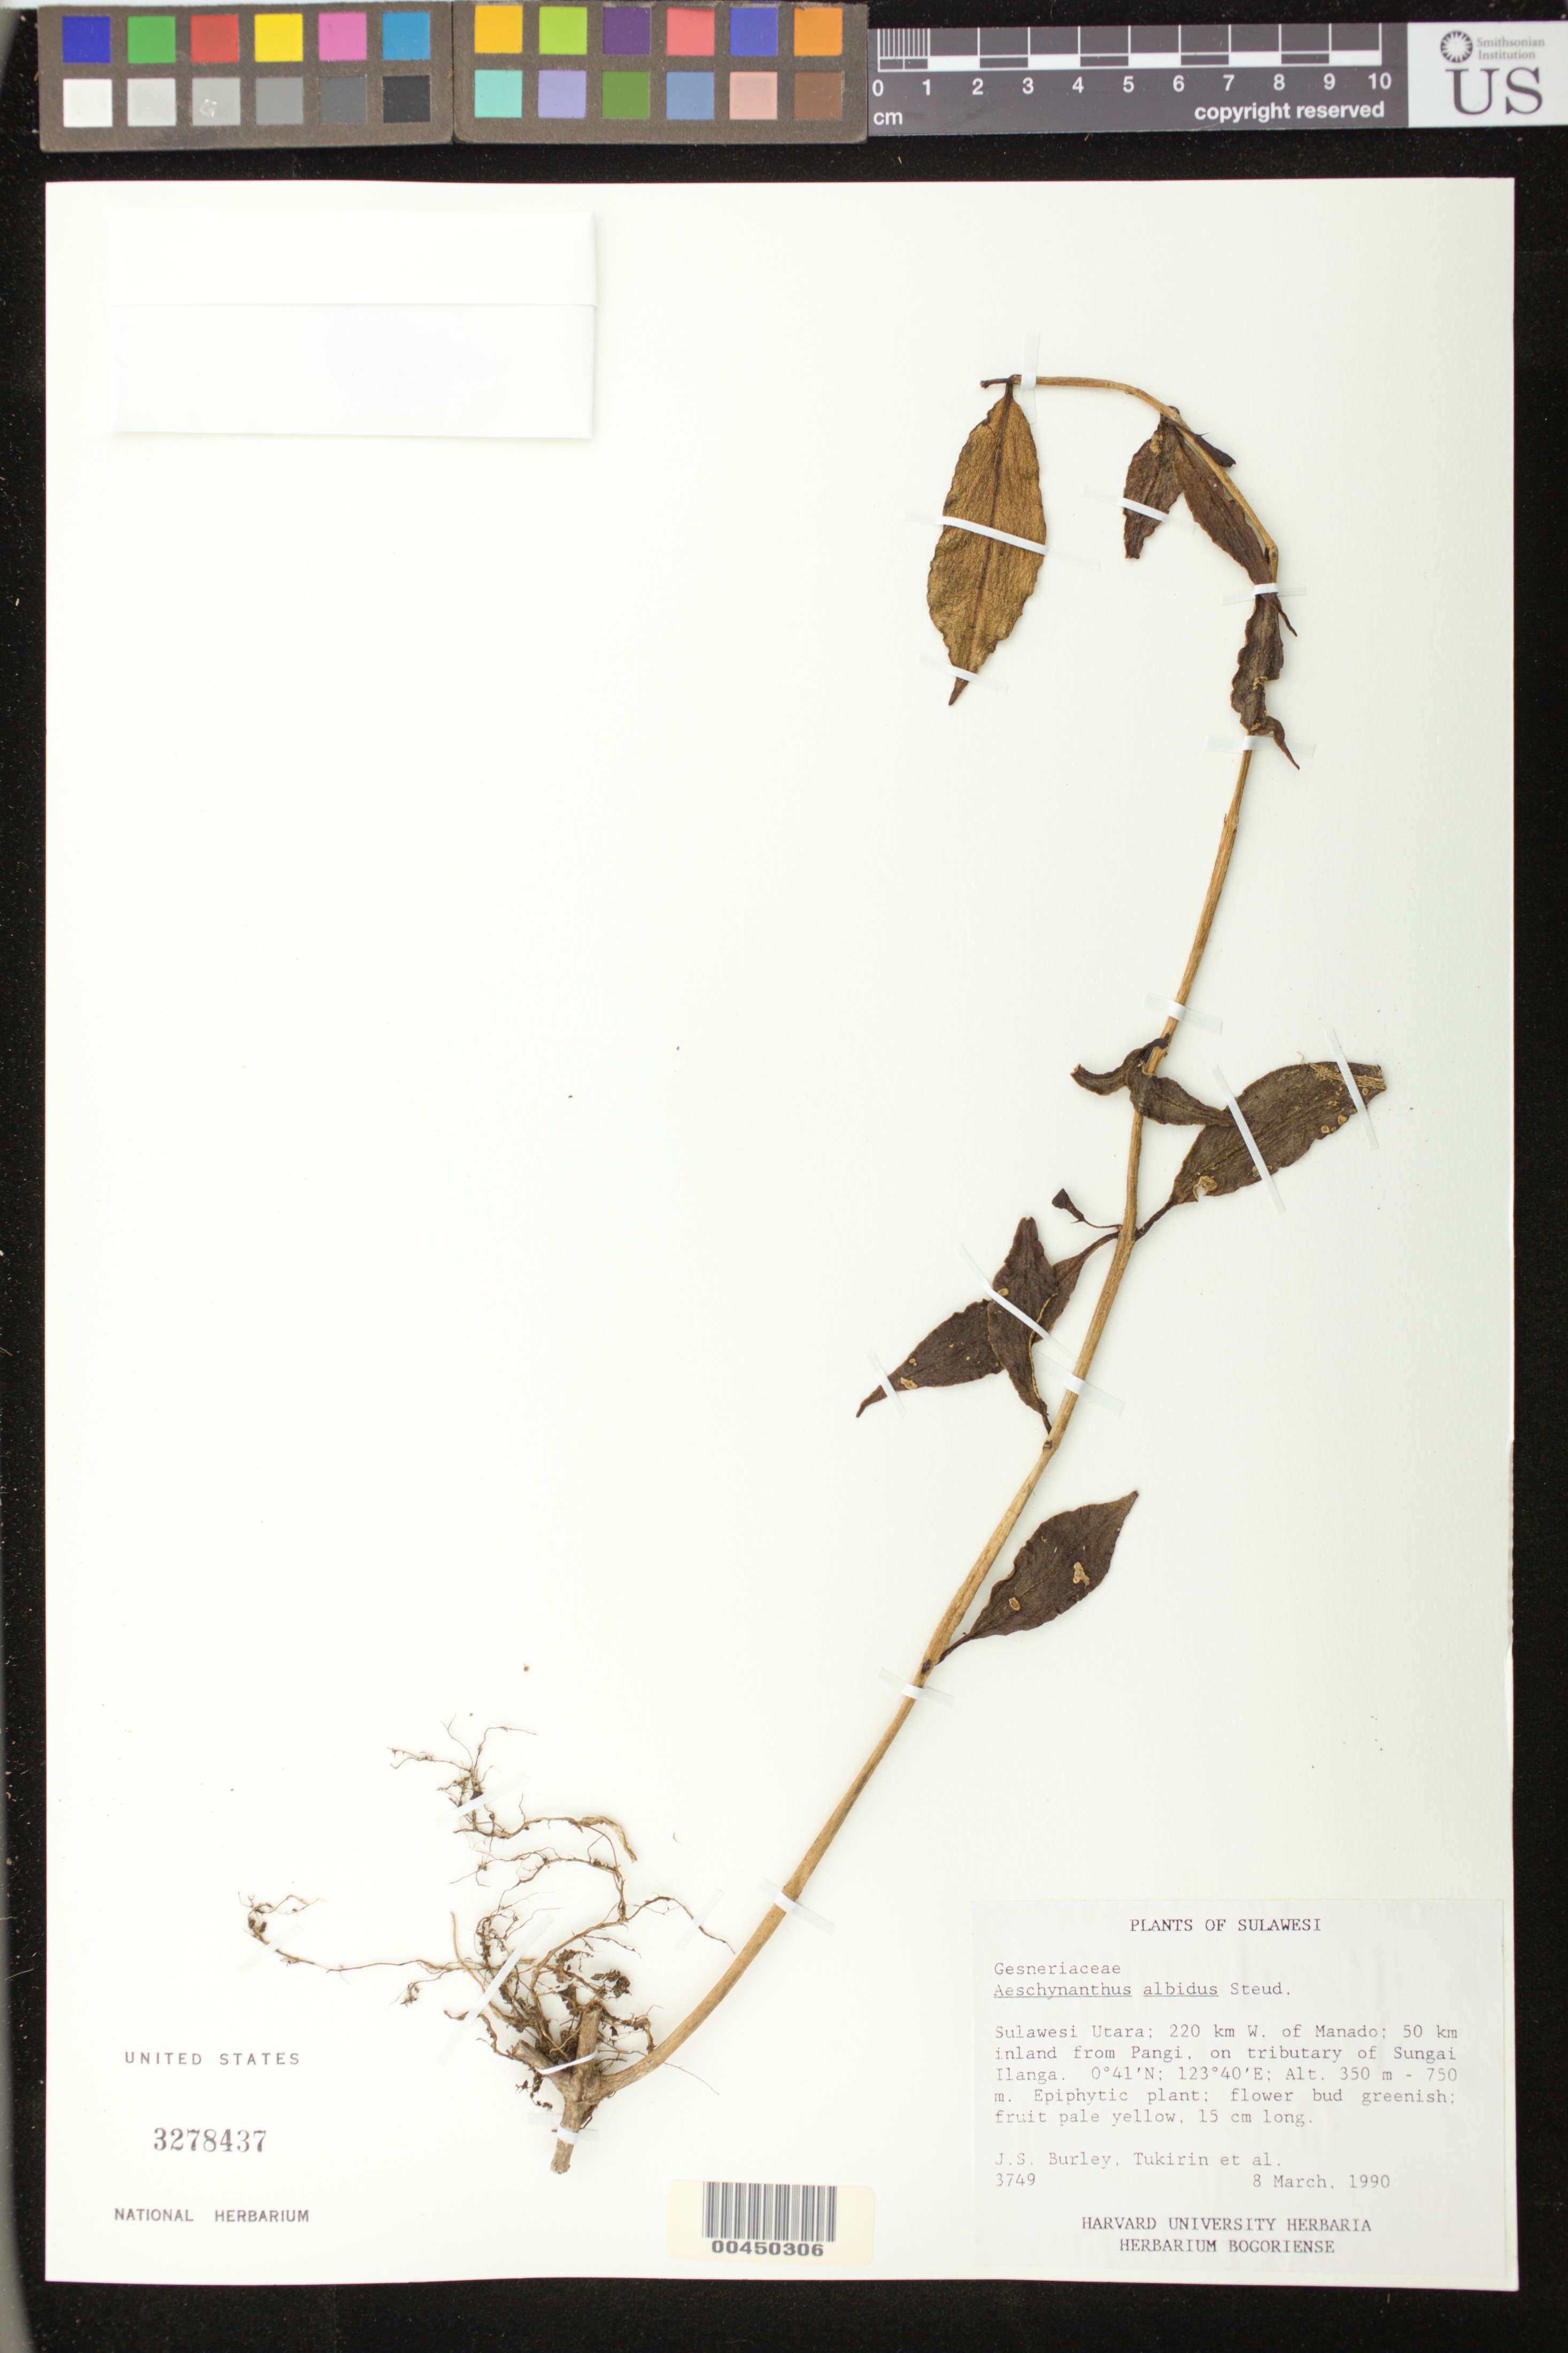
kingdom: Plantae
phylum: Tracheophyta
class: Magnoliopsida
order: Lamiales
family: Gesneriaceae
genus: Aeschynanthus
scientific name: Aeschynanthus albidus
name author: (Blume) Steud.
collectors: J. S. Burley, -. Turkirin & et al.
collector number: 3749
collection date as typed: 08 Mar 1990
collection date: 1990-03-08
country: Indonesia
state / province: Sulawesi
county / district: Sulawesi Utara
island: Sulawesi [Celebes]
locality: W of Manado, Pangi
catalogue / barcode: US 3278437